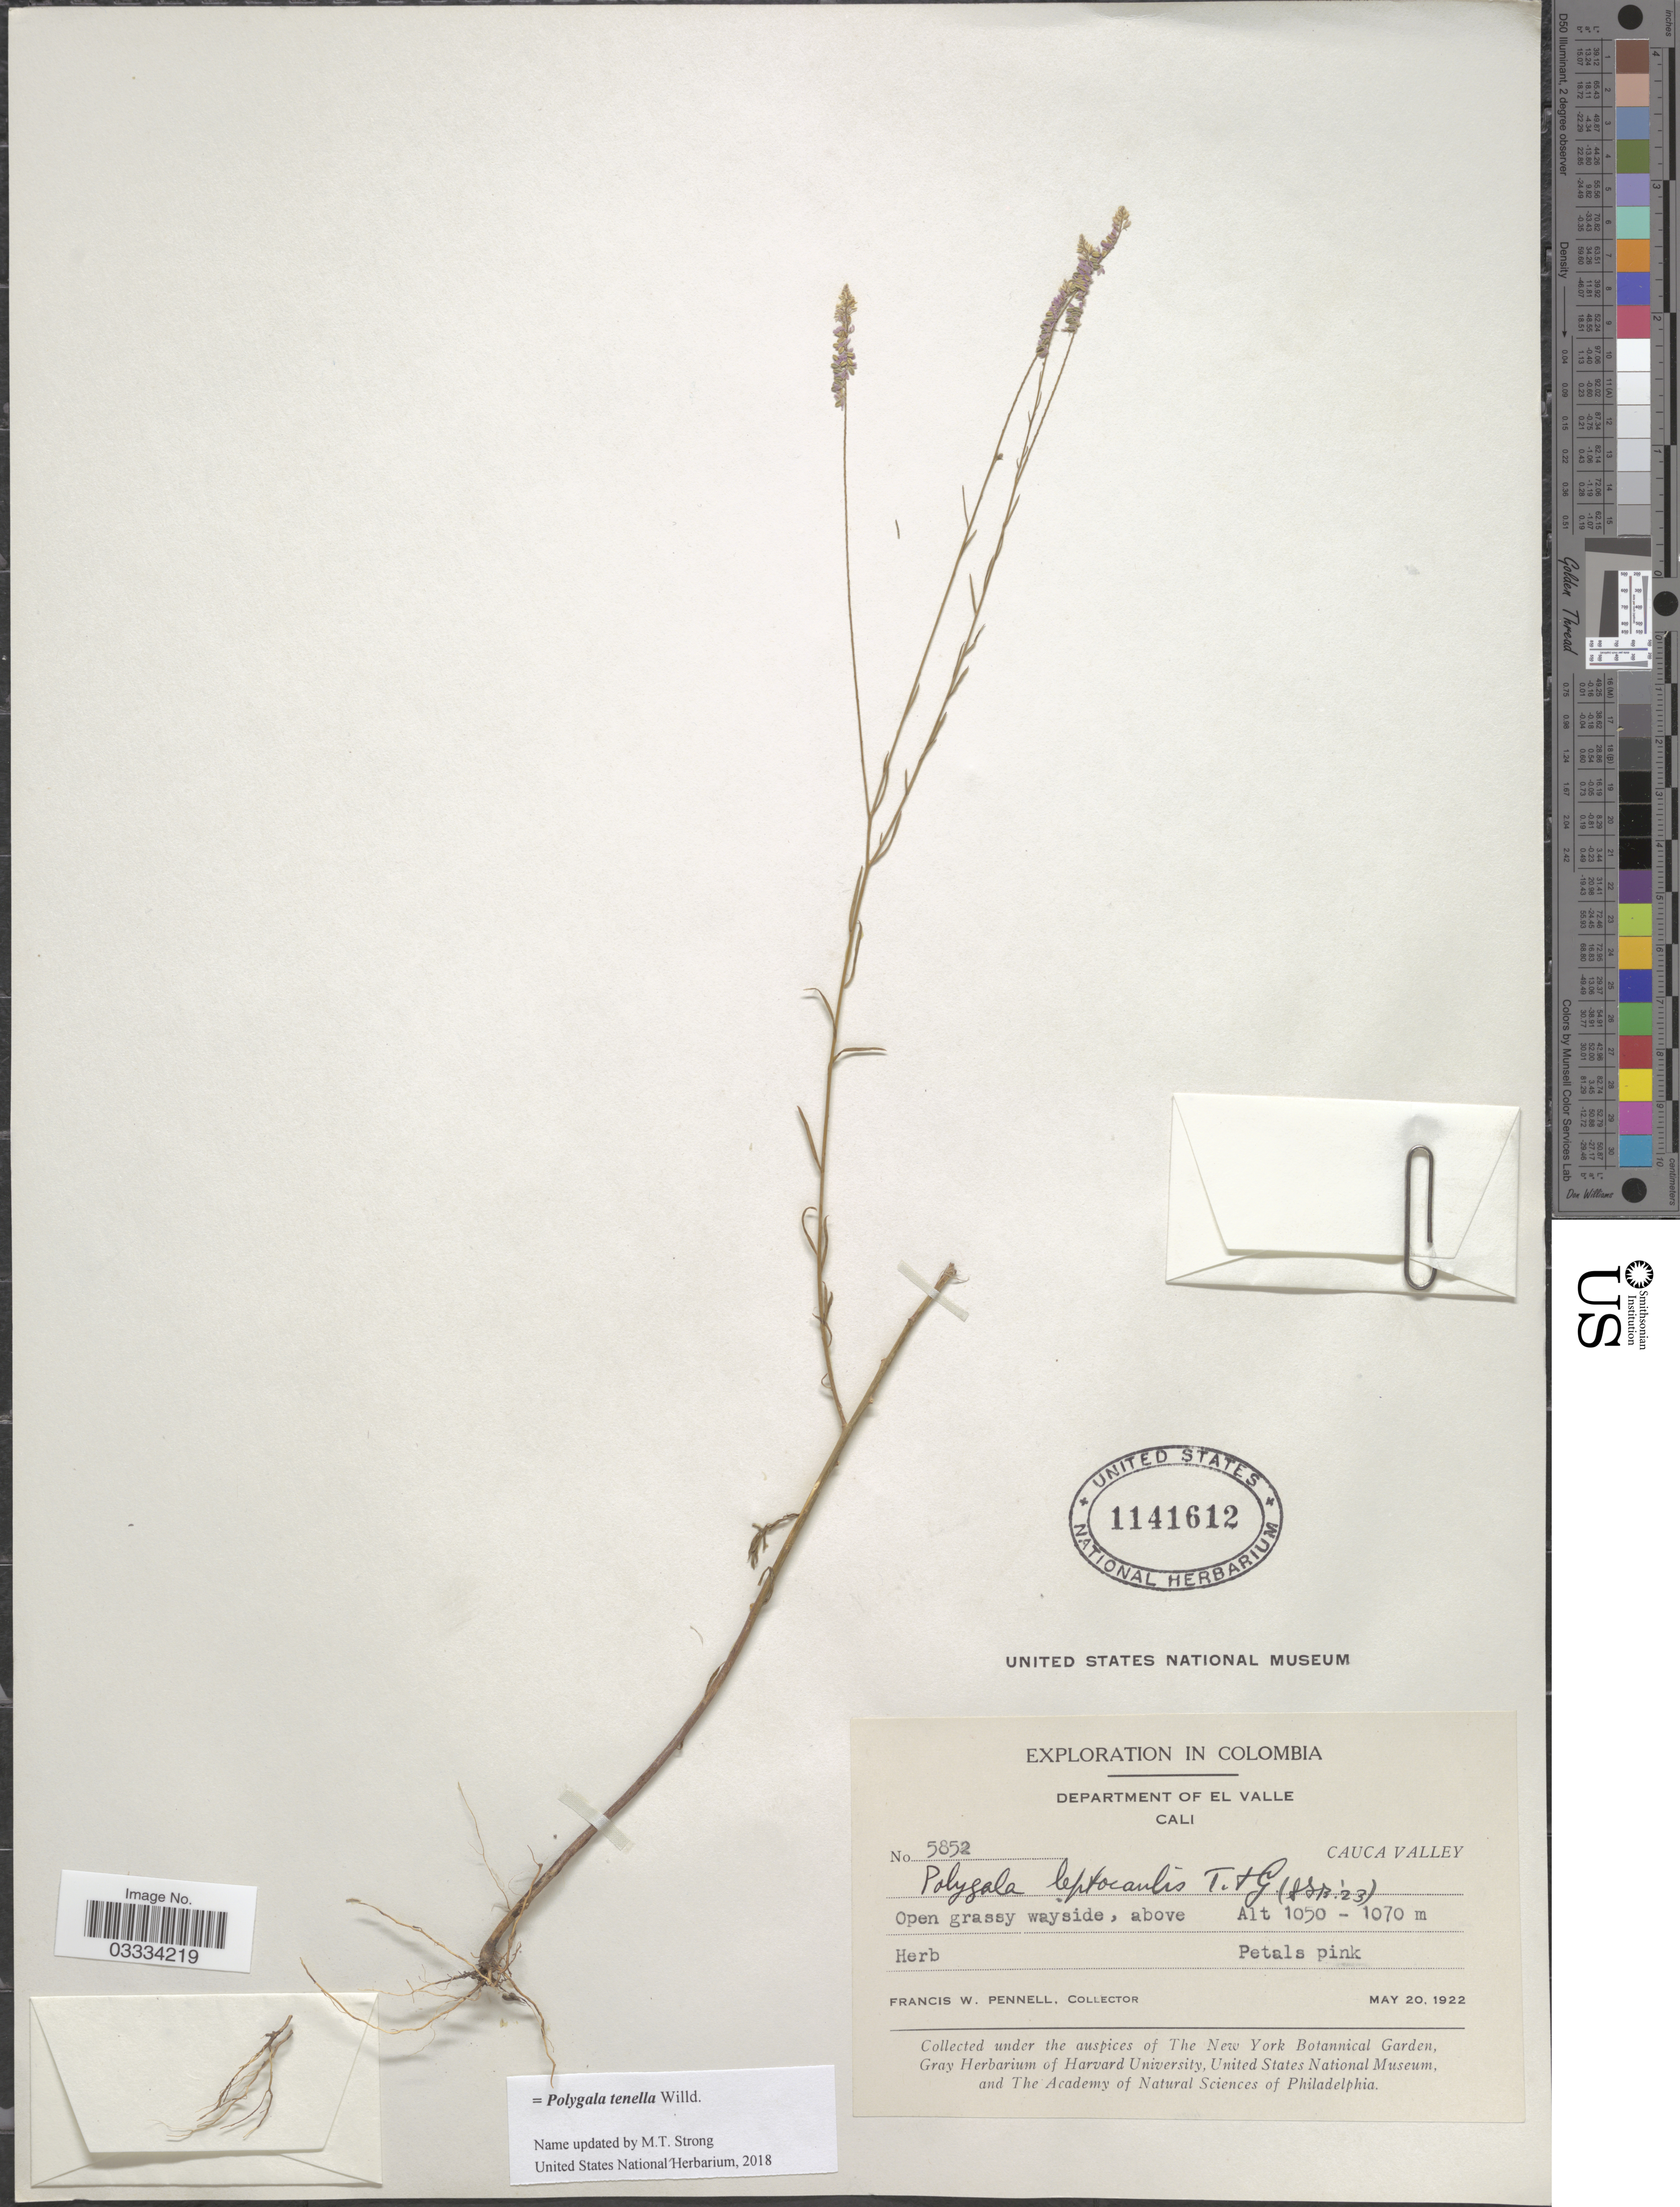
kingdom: Plantae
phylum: Tracheophyta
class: Magnoliopsida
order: Fabales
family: Polygalaceae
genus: Polygala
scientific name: Polygala tenella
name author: Willd.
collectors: F. W. Pennell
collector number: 5852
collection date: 1922-05-20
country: Colombia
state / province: Valle del Cauca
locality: Department of El Valle. Cali. Cauca Valley.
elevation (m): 1050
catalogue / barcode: US 1141612